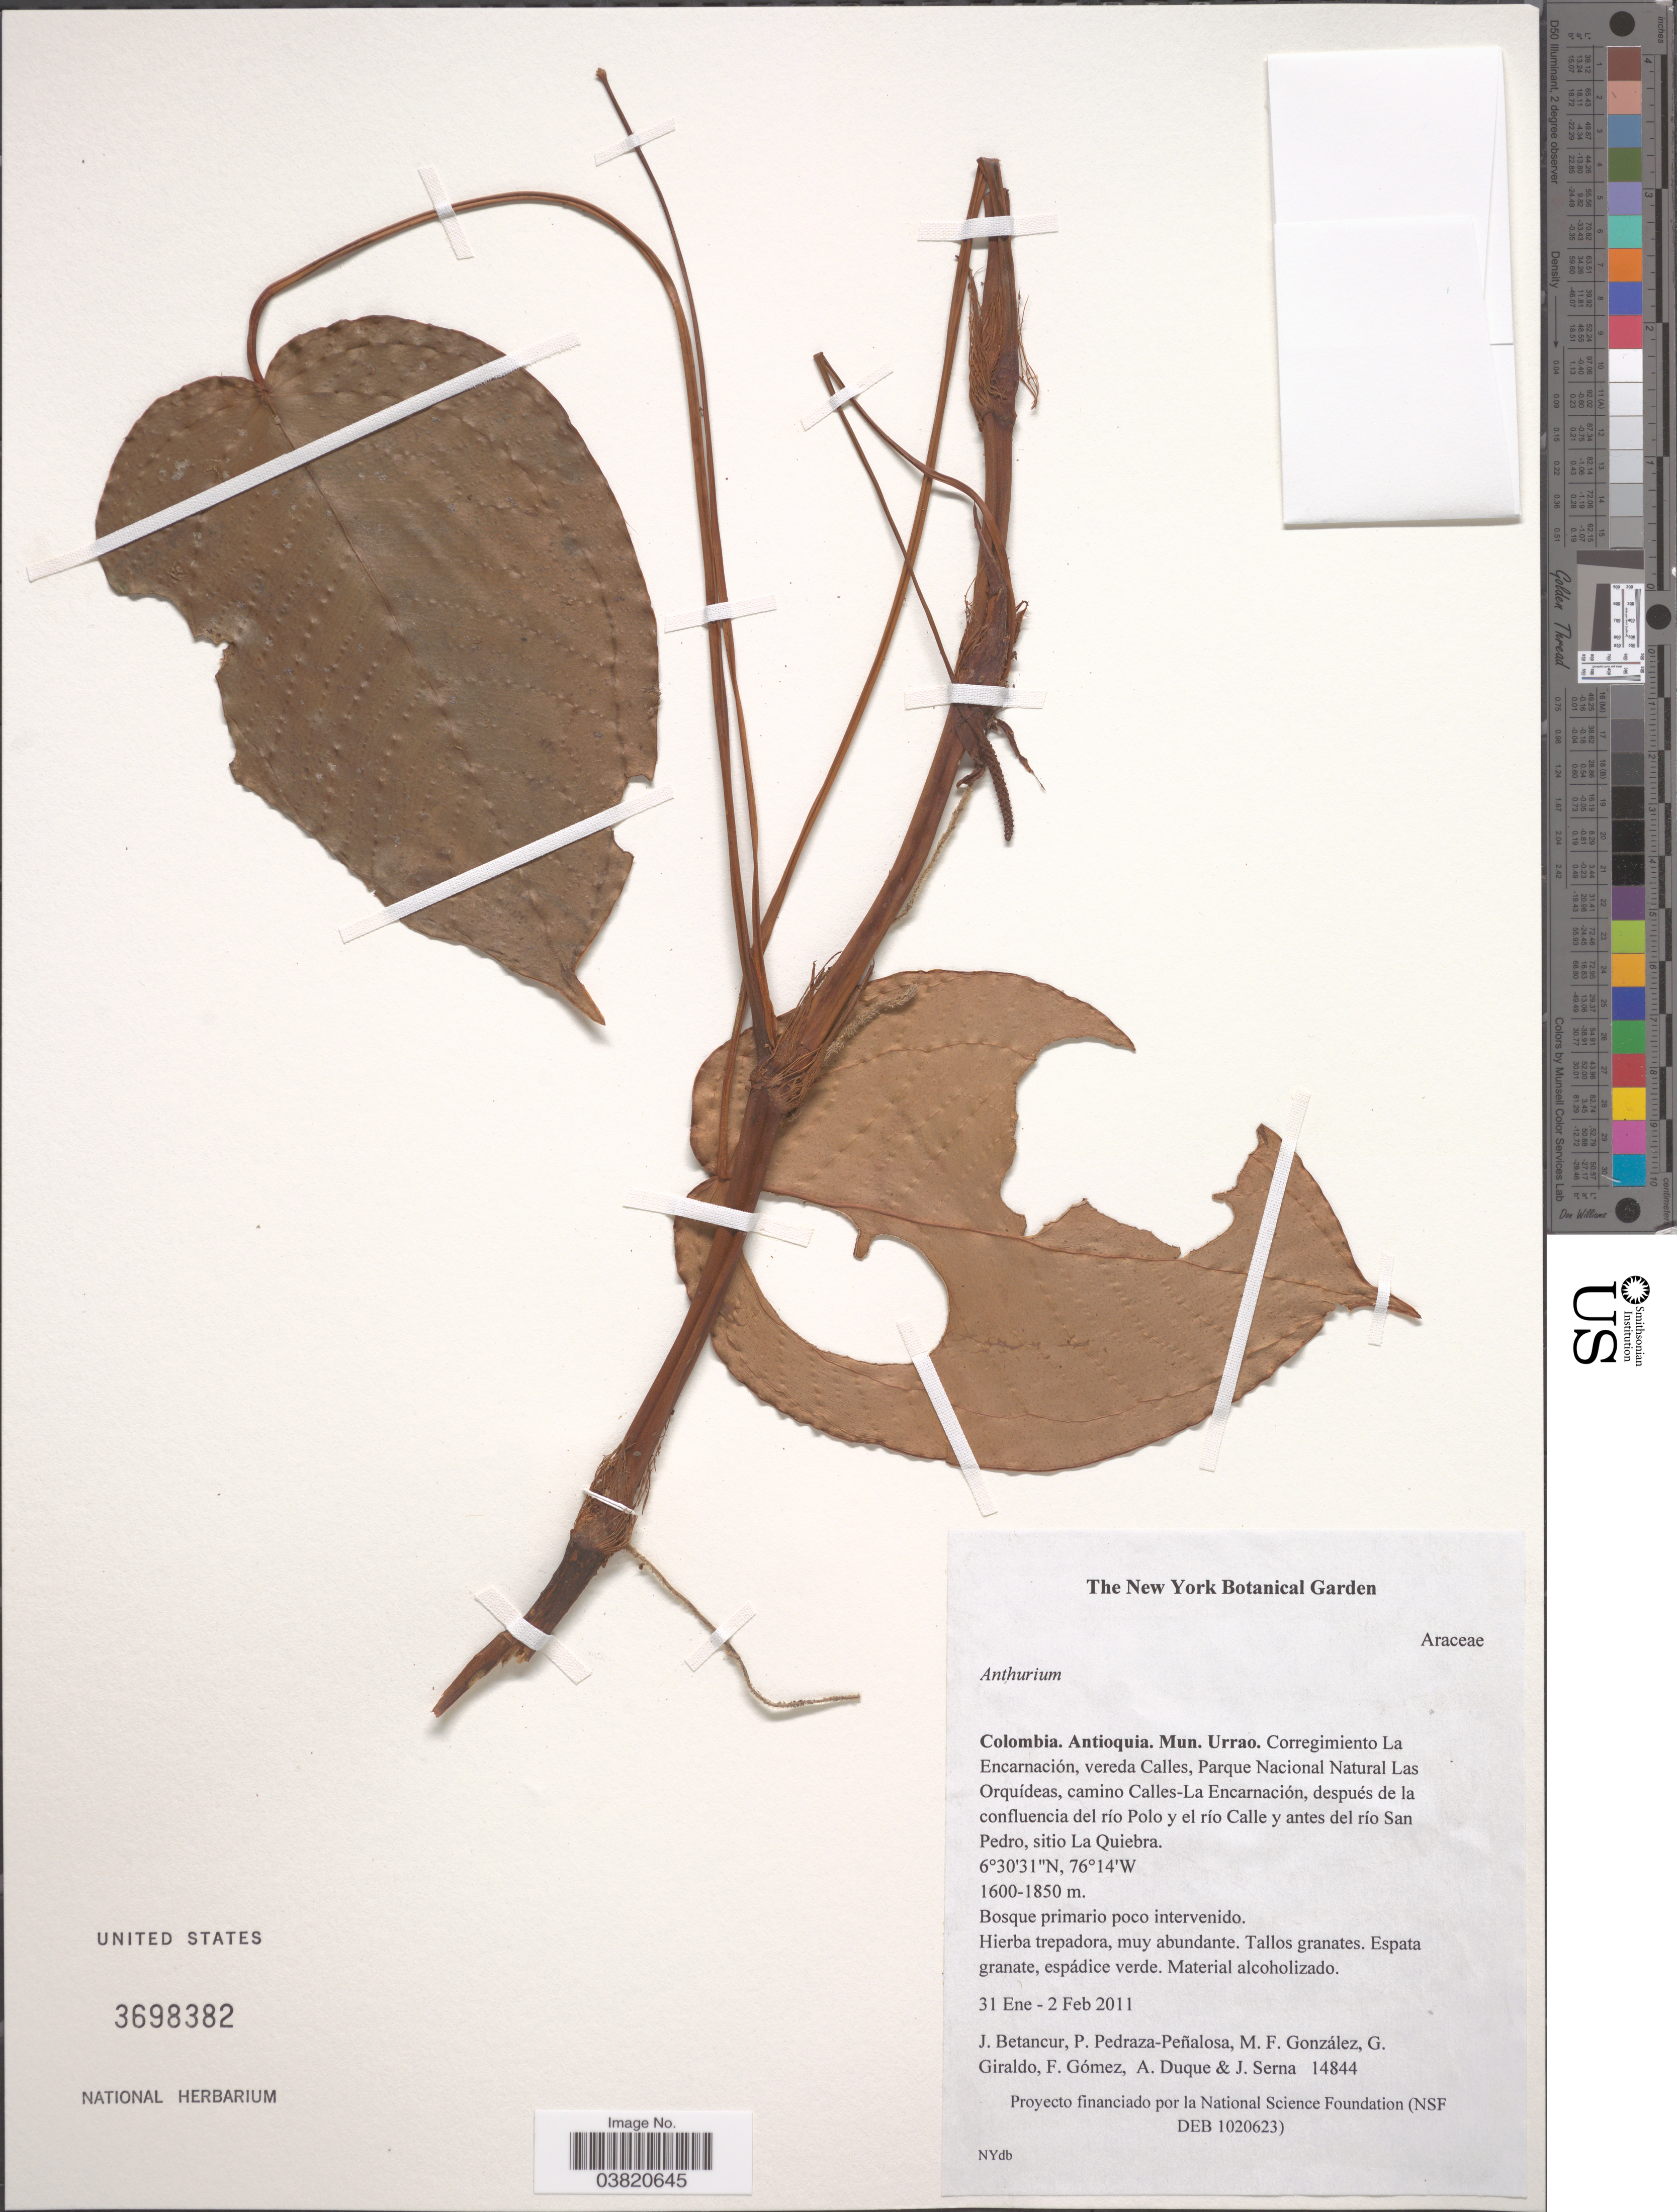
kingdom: Plantae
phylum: Tracheophyta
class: Liliopsida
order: Alismatales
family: Araceae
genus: Anthurium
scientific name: Anthurium sp.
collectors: J. Betancur, P. Pedraza-Peñalosa, M. Gonzalez, G. Giraldo & et al.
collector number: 14844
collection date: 2011-01-31/2011-02-02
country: Colombia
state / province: Antioquia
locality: Mun. Urrao. Corregimiento La Encarnación, vereda Calles, Parque Nacional Natural Las Orquídeas, camino Calles-La Encarnación, después de la confluencia del río Polo y el río Calle y antes del río San Pedro, sitio La Quiebra.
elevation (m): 1600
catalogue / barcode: US 3698382